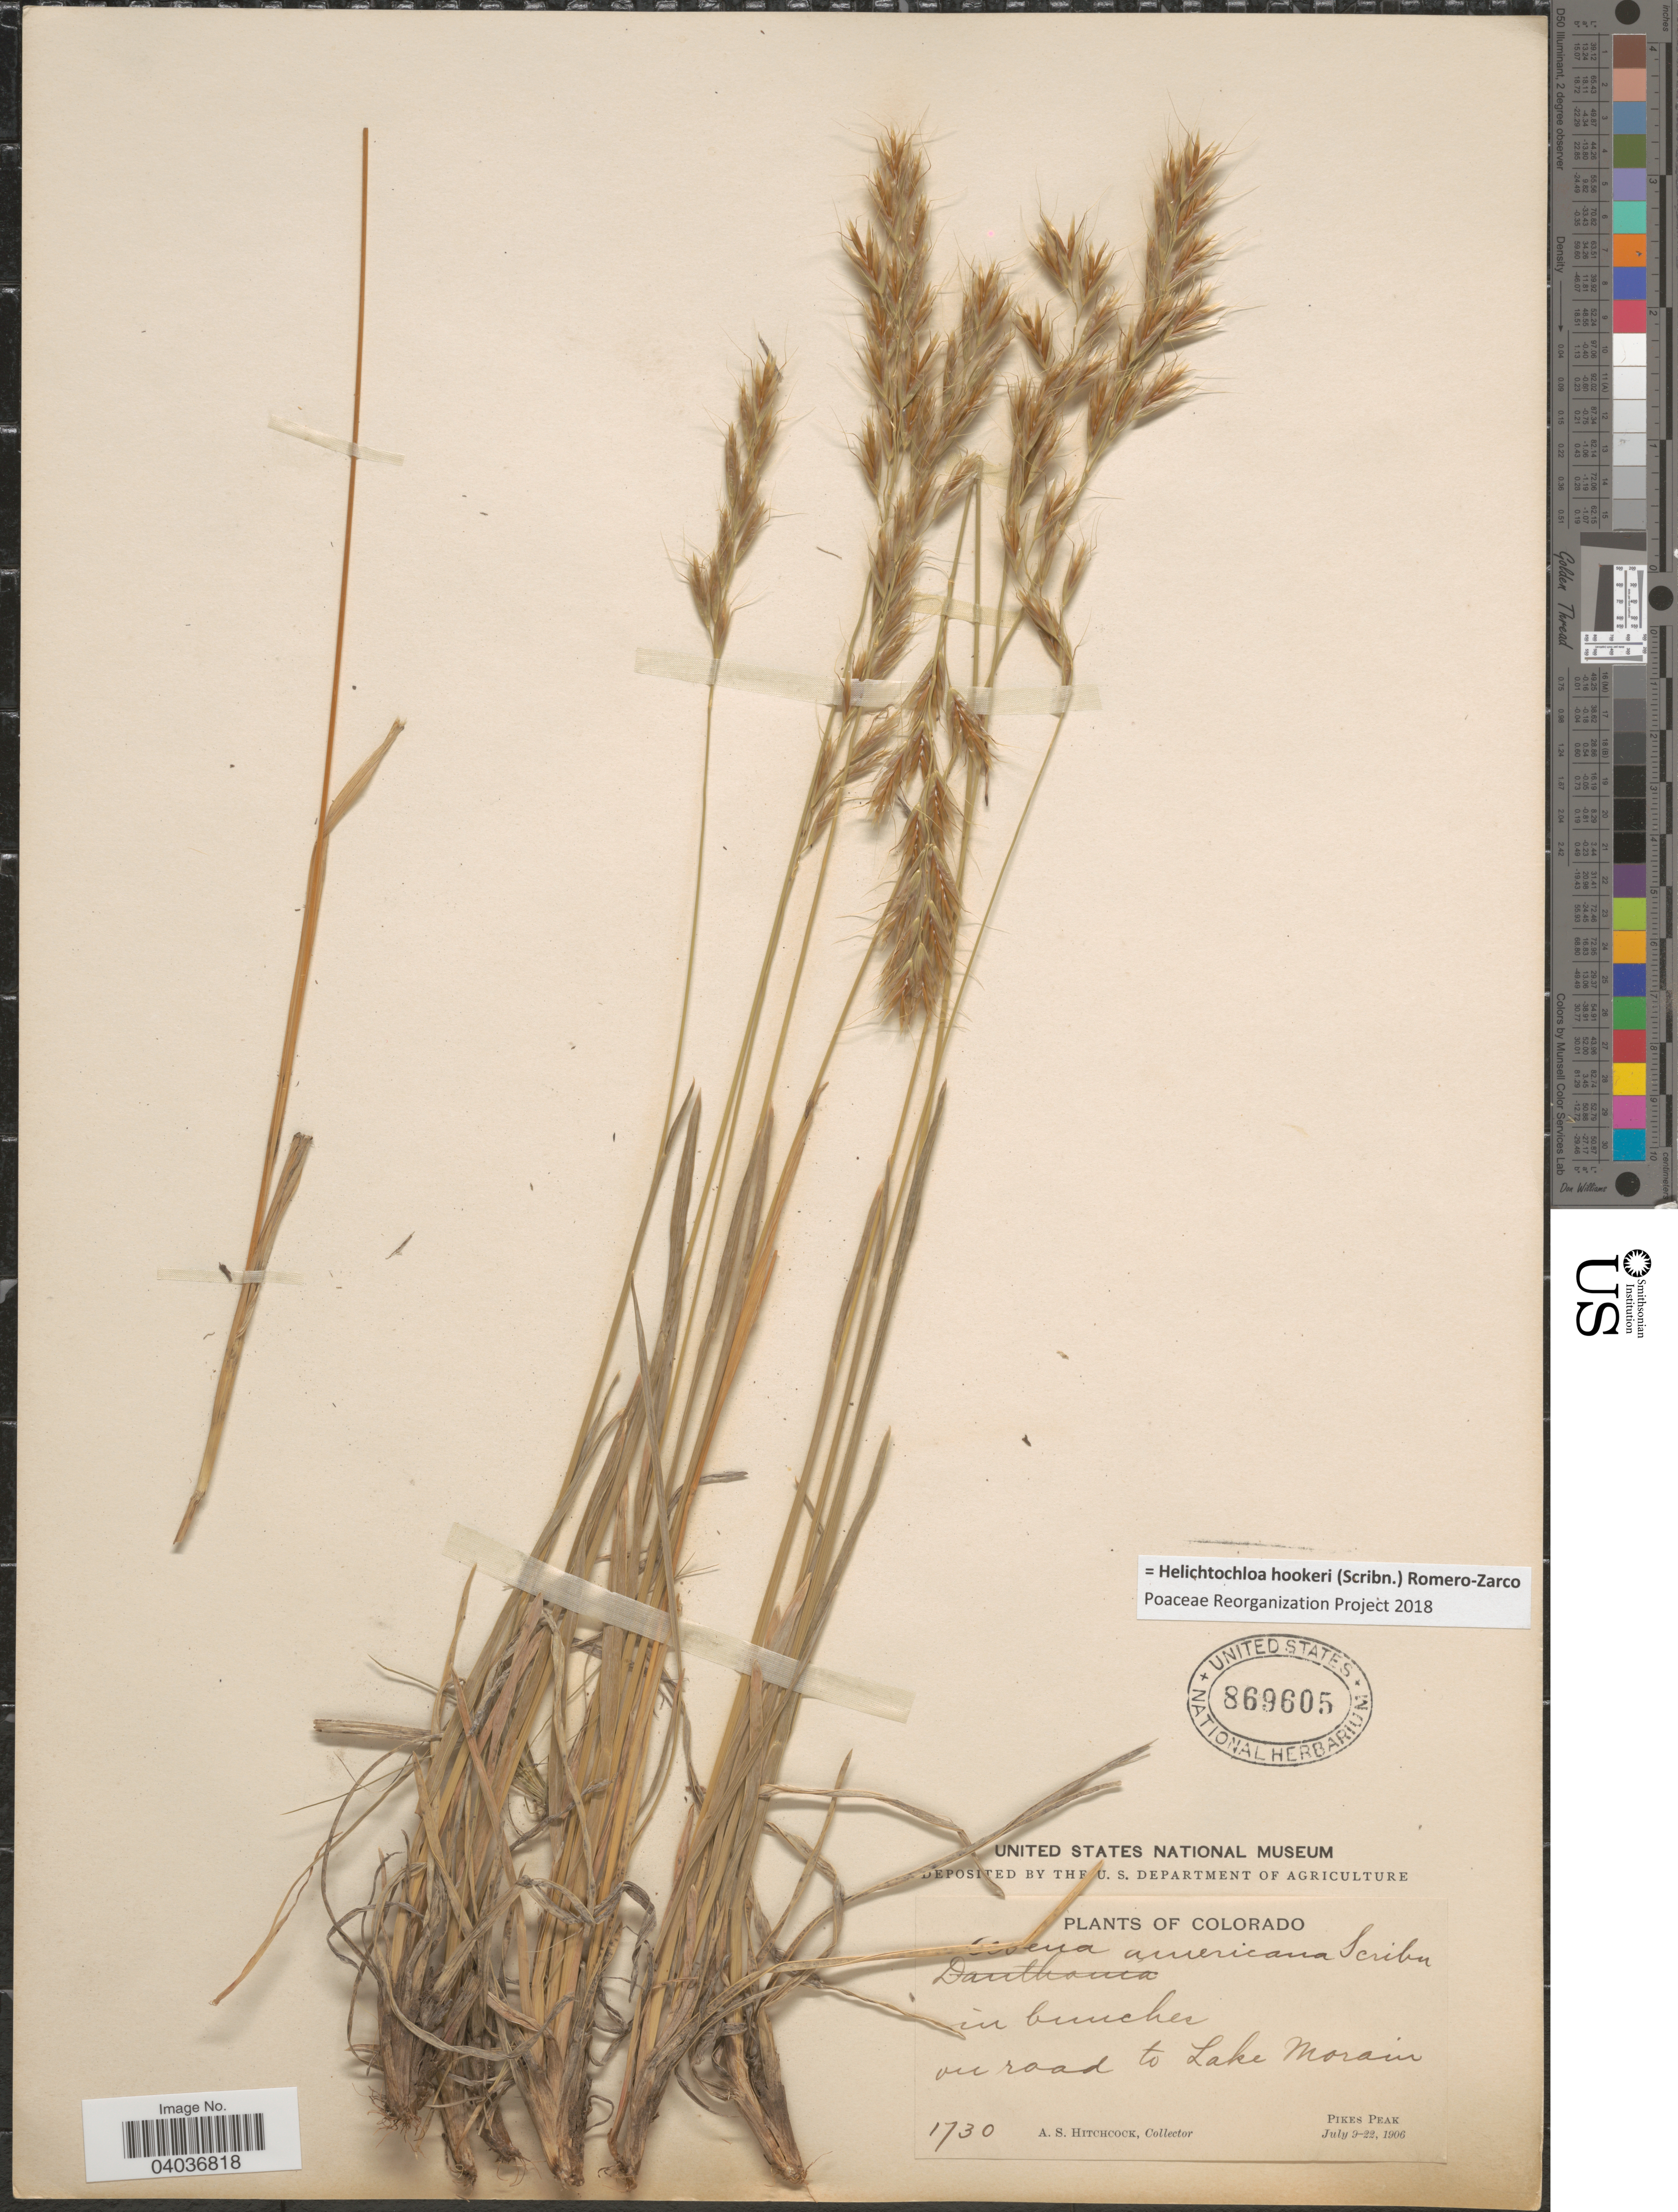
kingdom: Plantae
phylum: Tracheophyta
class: Liliopsida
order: Poales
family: Poaceae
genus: Helictochloa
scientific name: Helictochloa hookeri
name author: (Scribn.) Romero Zarco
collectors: A. S. Hitchcock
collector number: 1730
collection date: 1906-07-09/1906-07-22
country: United States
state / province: Colorado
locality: On road to Lake Morain. Pikes Peak.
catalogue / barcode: US 869605